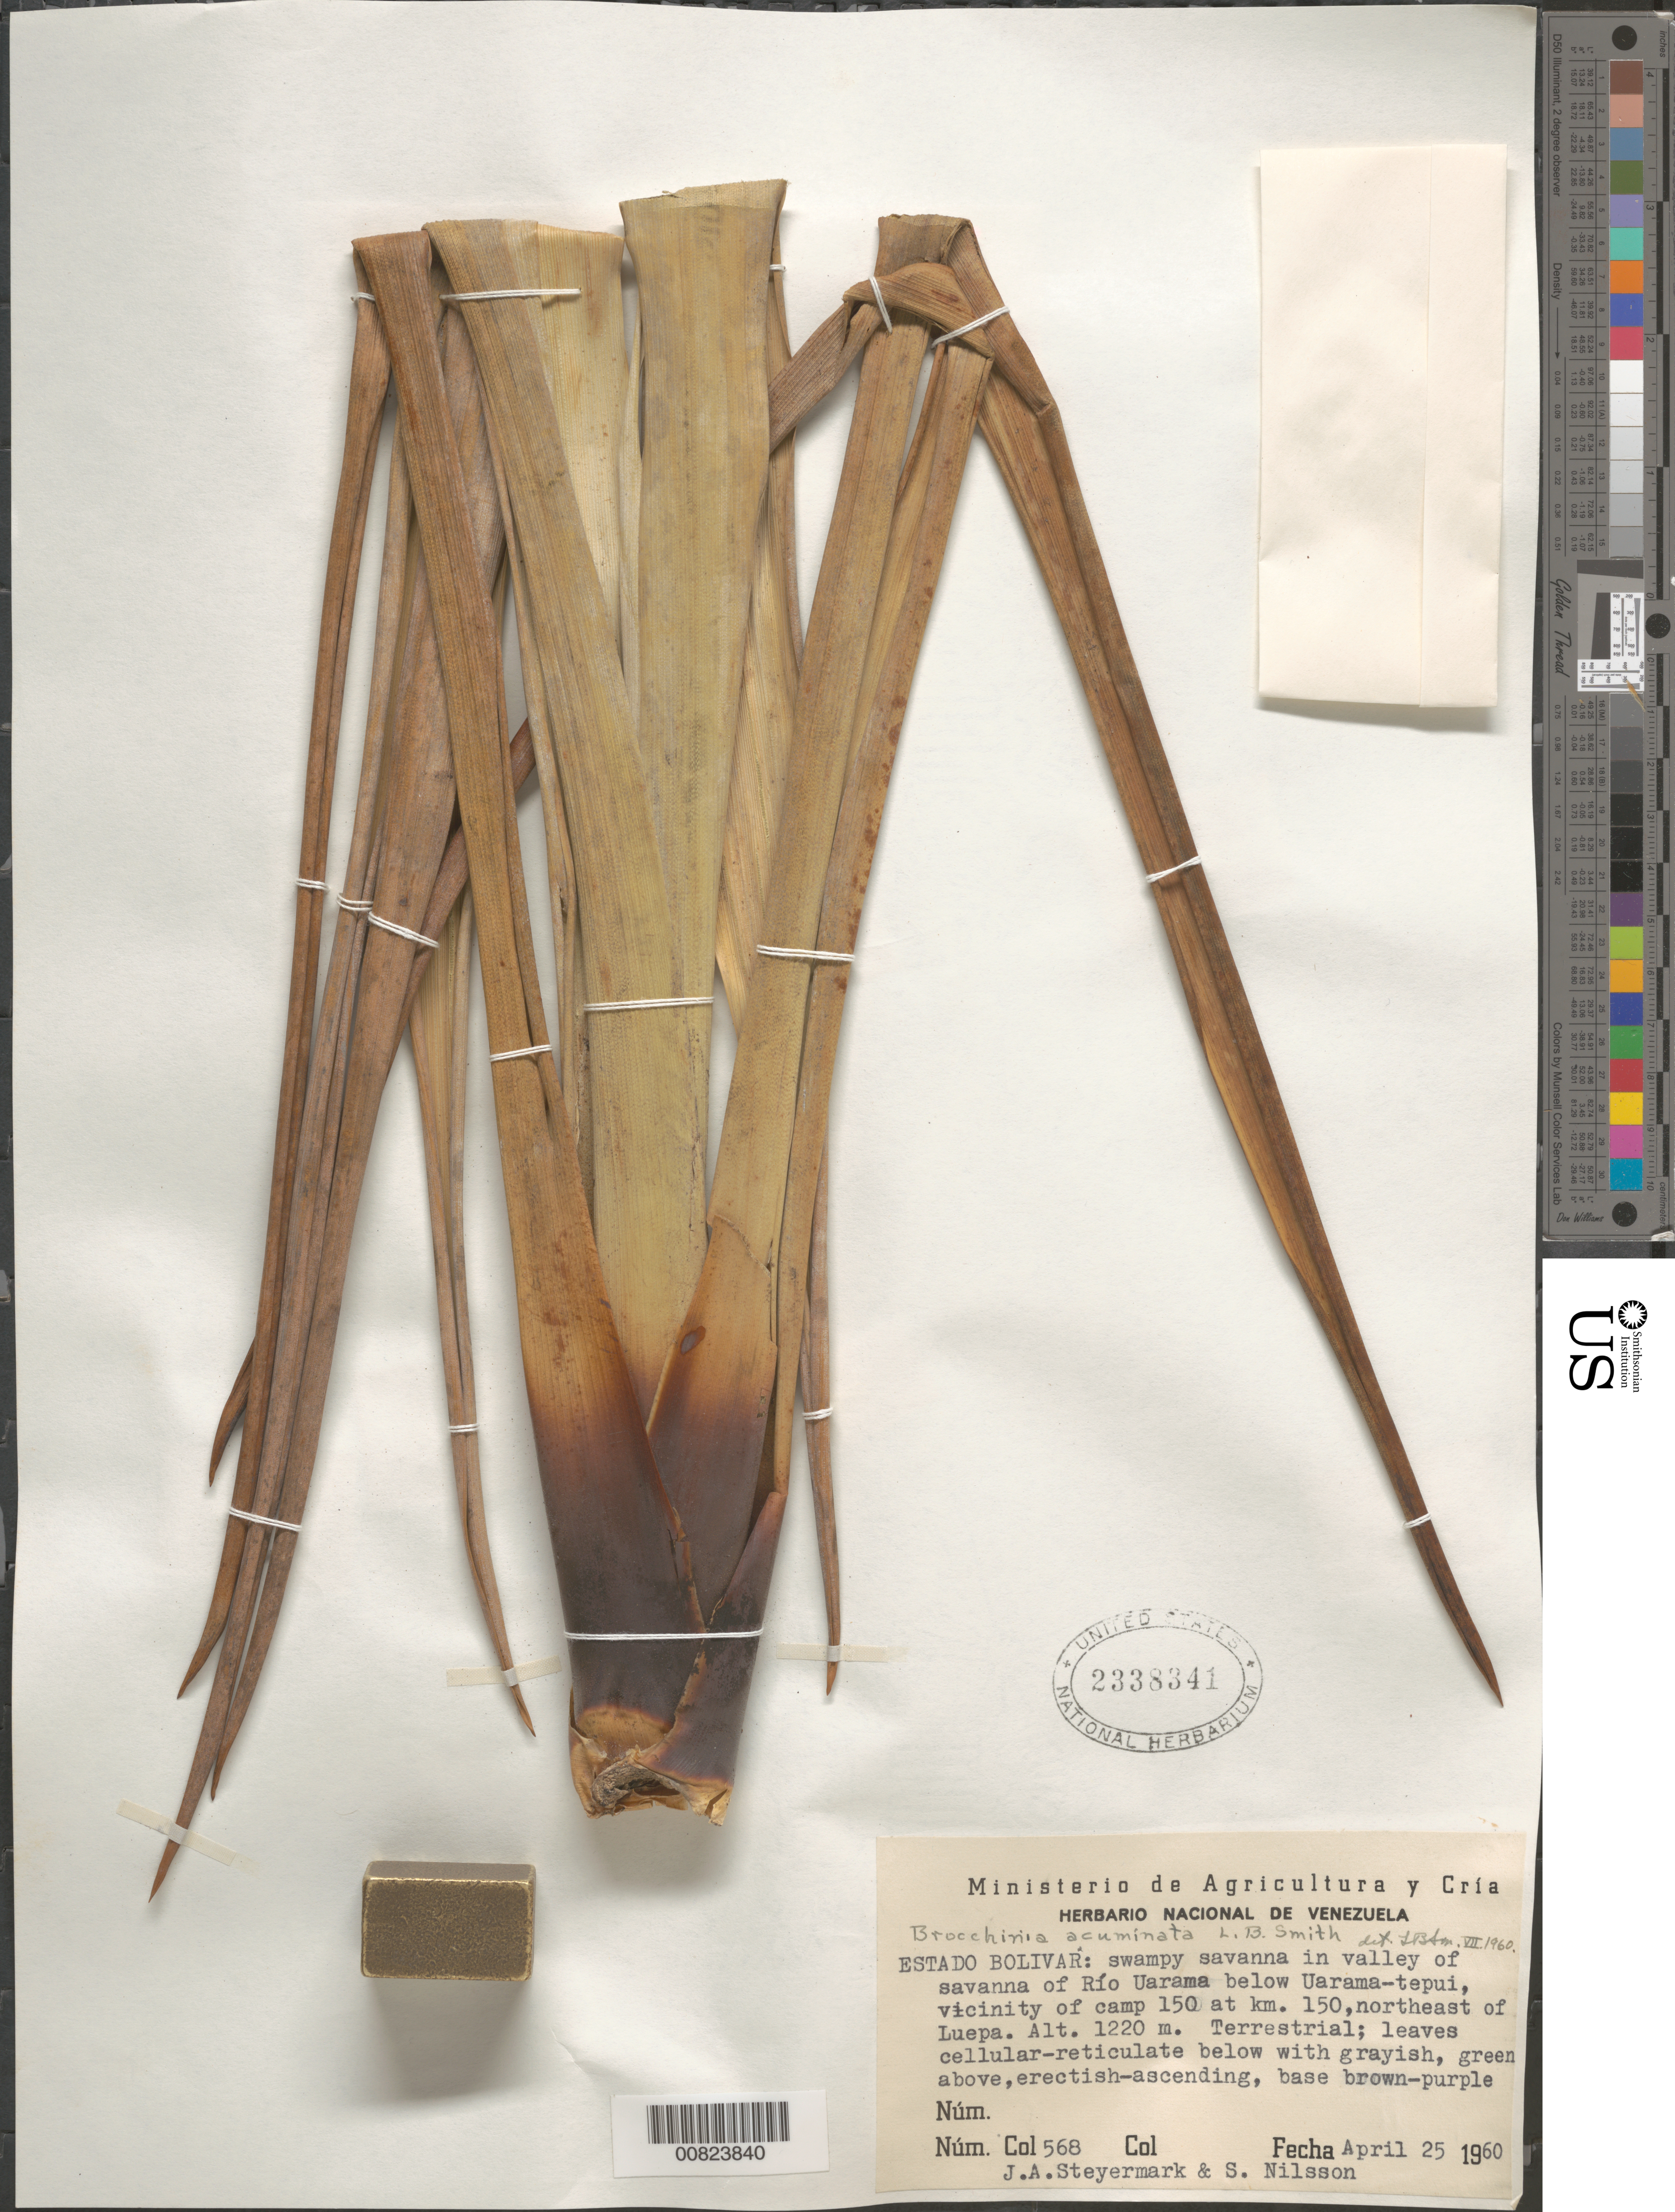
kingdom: Plantae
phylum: Tracheophyta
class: Liliopsida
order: Poales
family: Bromeliaceae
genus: Brocchinia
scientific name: Brocchinia acuminata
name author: L.B. Sm.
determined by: Smith, Lyman B., (US), NMNH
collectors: J. Steyermark & S. Nilsson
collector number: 60 568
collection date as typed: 25-Apr-60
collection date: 1960-04-25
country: Venezuela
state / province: Bolívar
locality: Río Uarama, below Uarama-tepuí, NE of Luepa, vic. of road campamento 150 at km 150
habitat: Swampy savanna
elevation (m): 1220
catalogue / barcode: US 2338341